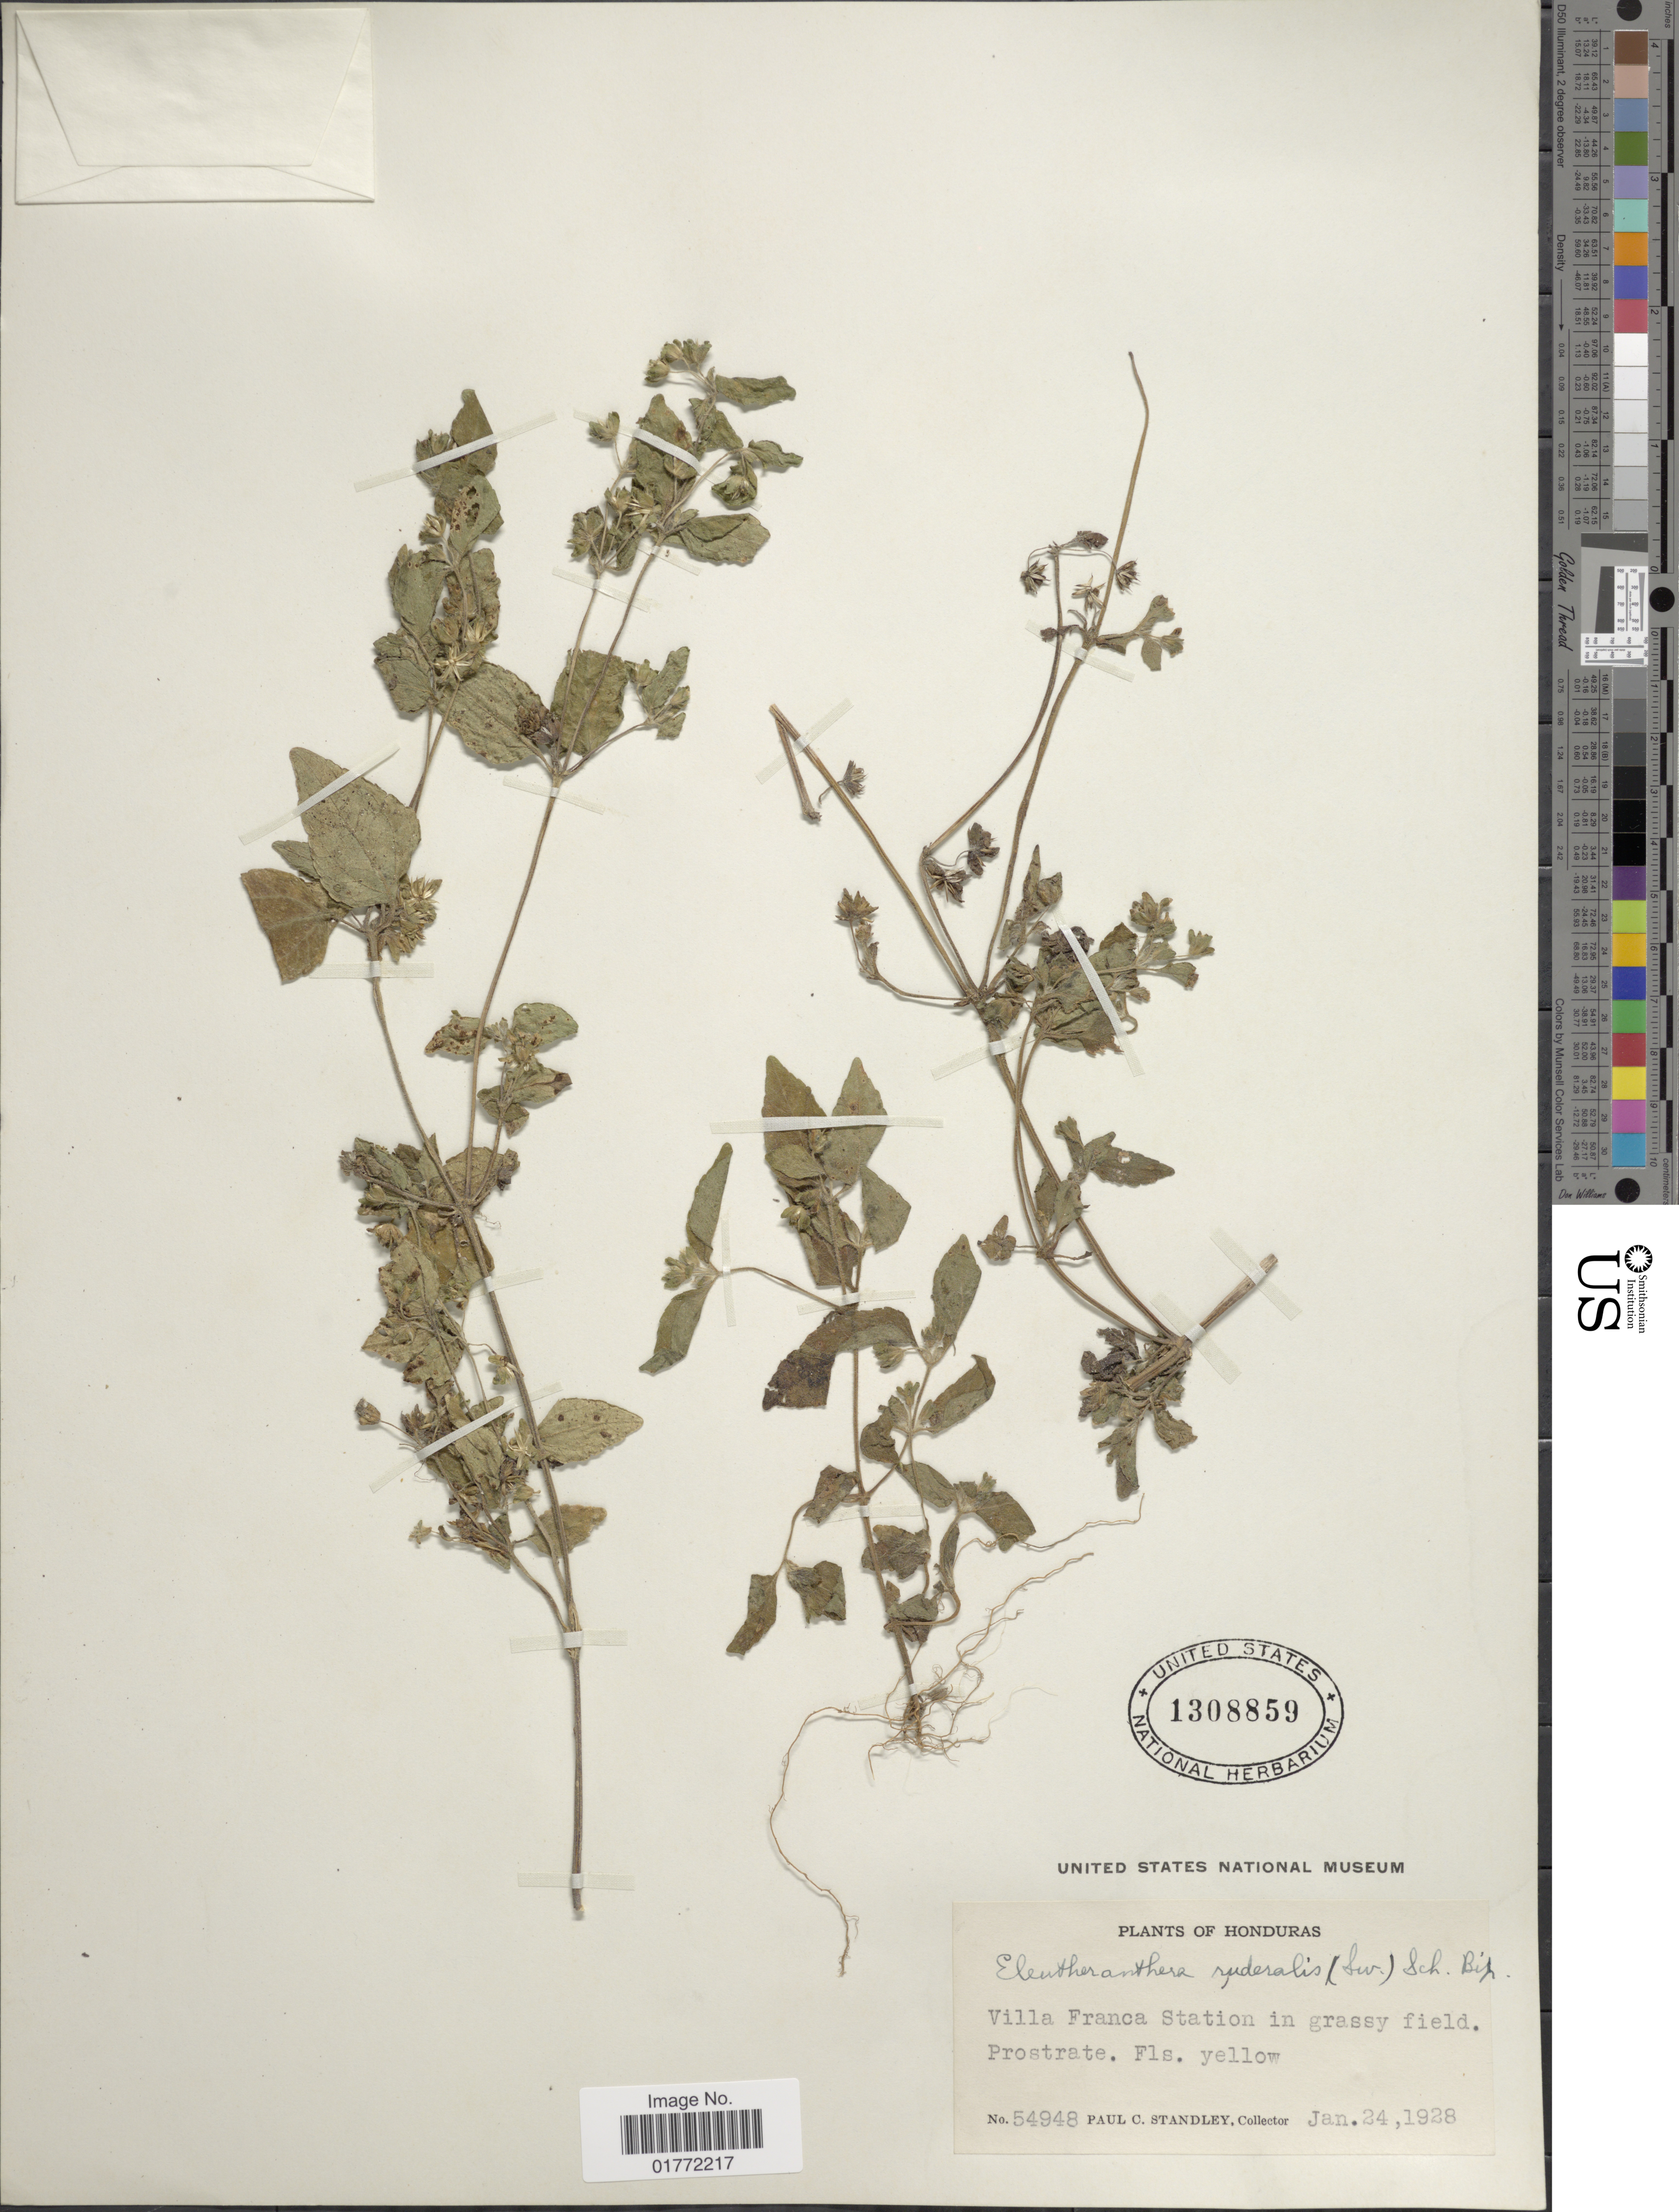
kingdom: Plantae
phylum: Tracheophyta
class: Magnoliopsida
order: Asterales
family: Asteraceae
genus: Eleutheranthera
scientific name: Eleutheranthera ruderalis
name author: (Sw.) Sch. Bip.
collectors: P. C. Standley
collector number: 54948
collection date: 1928-01-24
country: Honduras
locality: Villa Franca Station in grassy field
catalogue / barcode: US 1308859